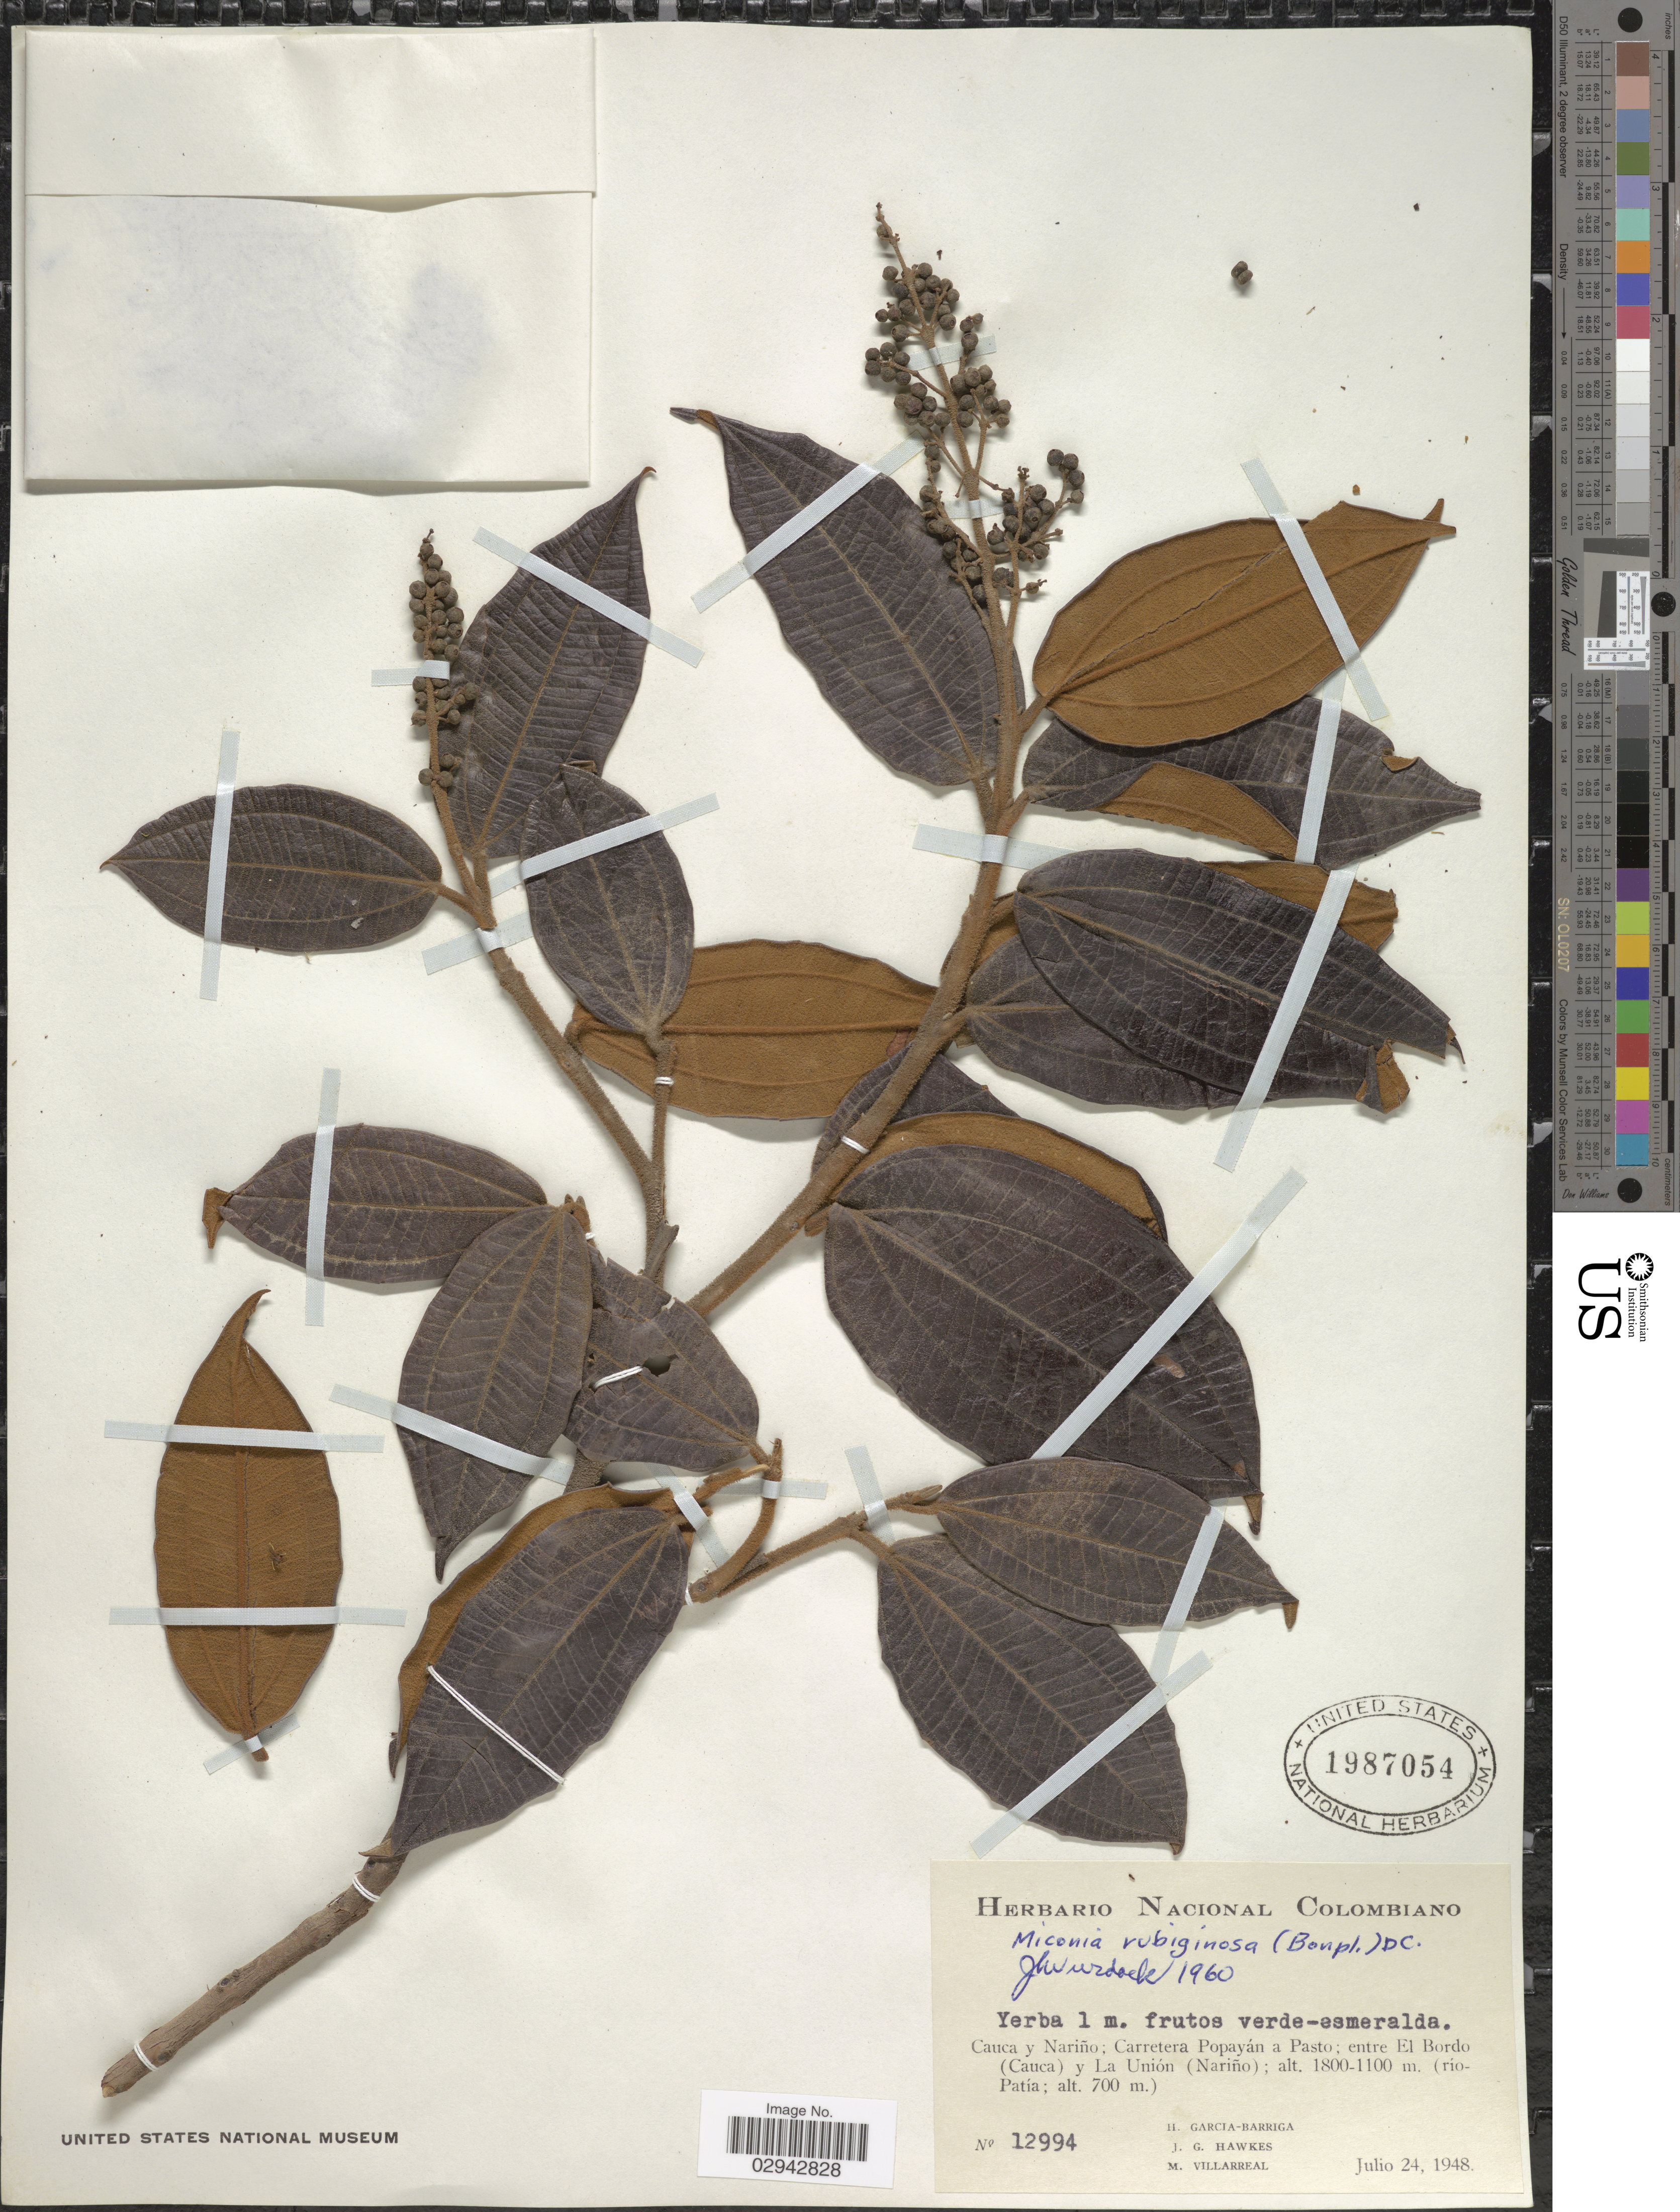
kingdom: Plantae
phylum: Tracheophyta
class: Magnoliopsida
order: Myrtales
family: Melastomataceae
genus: Miconia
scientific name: Miconia rubiginosa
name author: (Bonpl.) DC.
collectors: H. García Barriga, J. Hawkes & M. Villarreal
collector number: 12994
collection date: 1948-07-24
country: Colombia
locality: Cauca y Nariño; Carretera Popayán a Pasto; entre El Bordo (Cauca) y La Unión (Nariño). (río Patía).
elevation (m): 700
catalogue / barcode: US 1987054